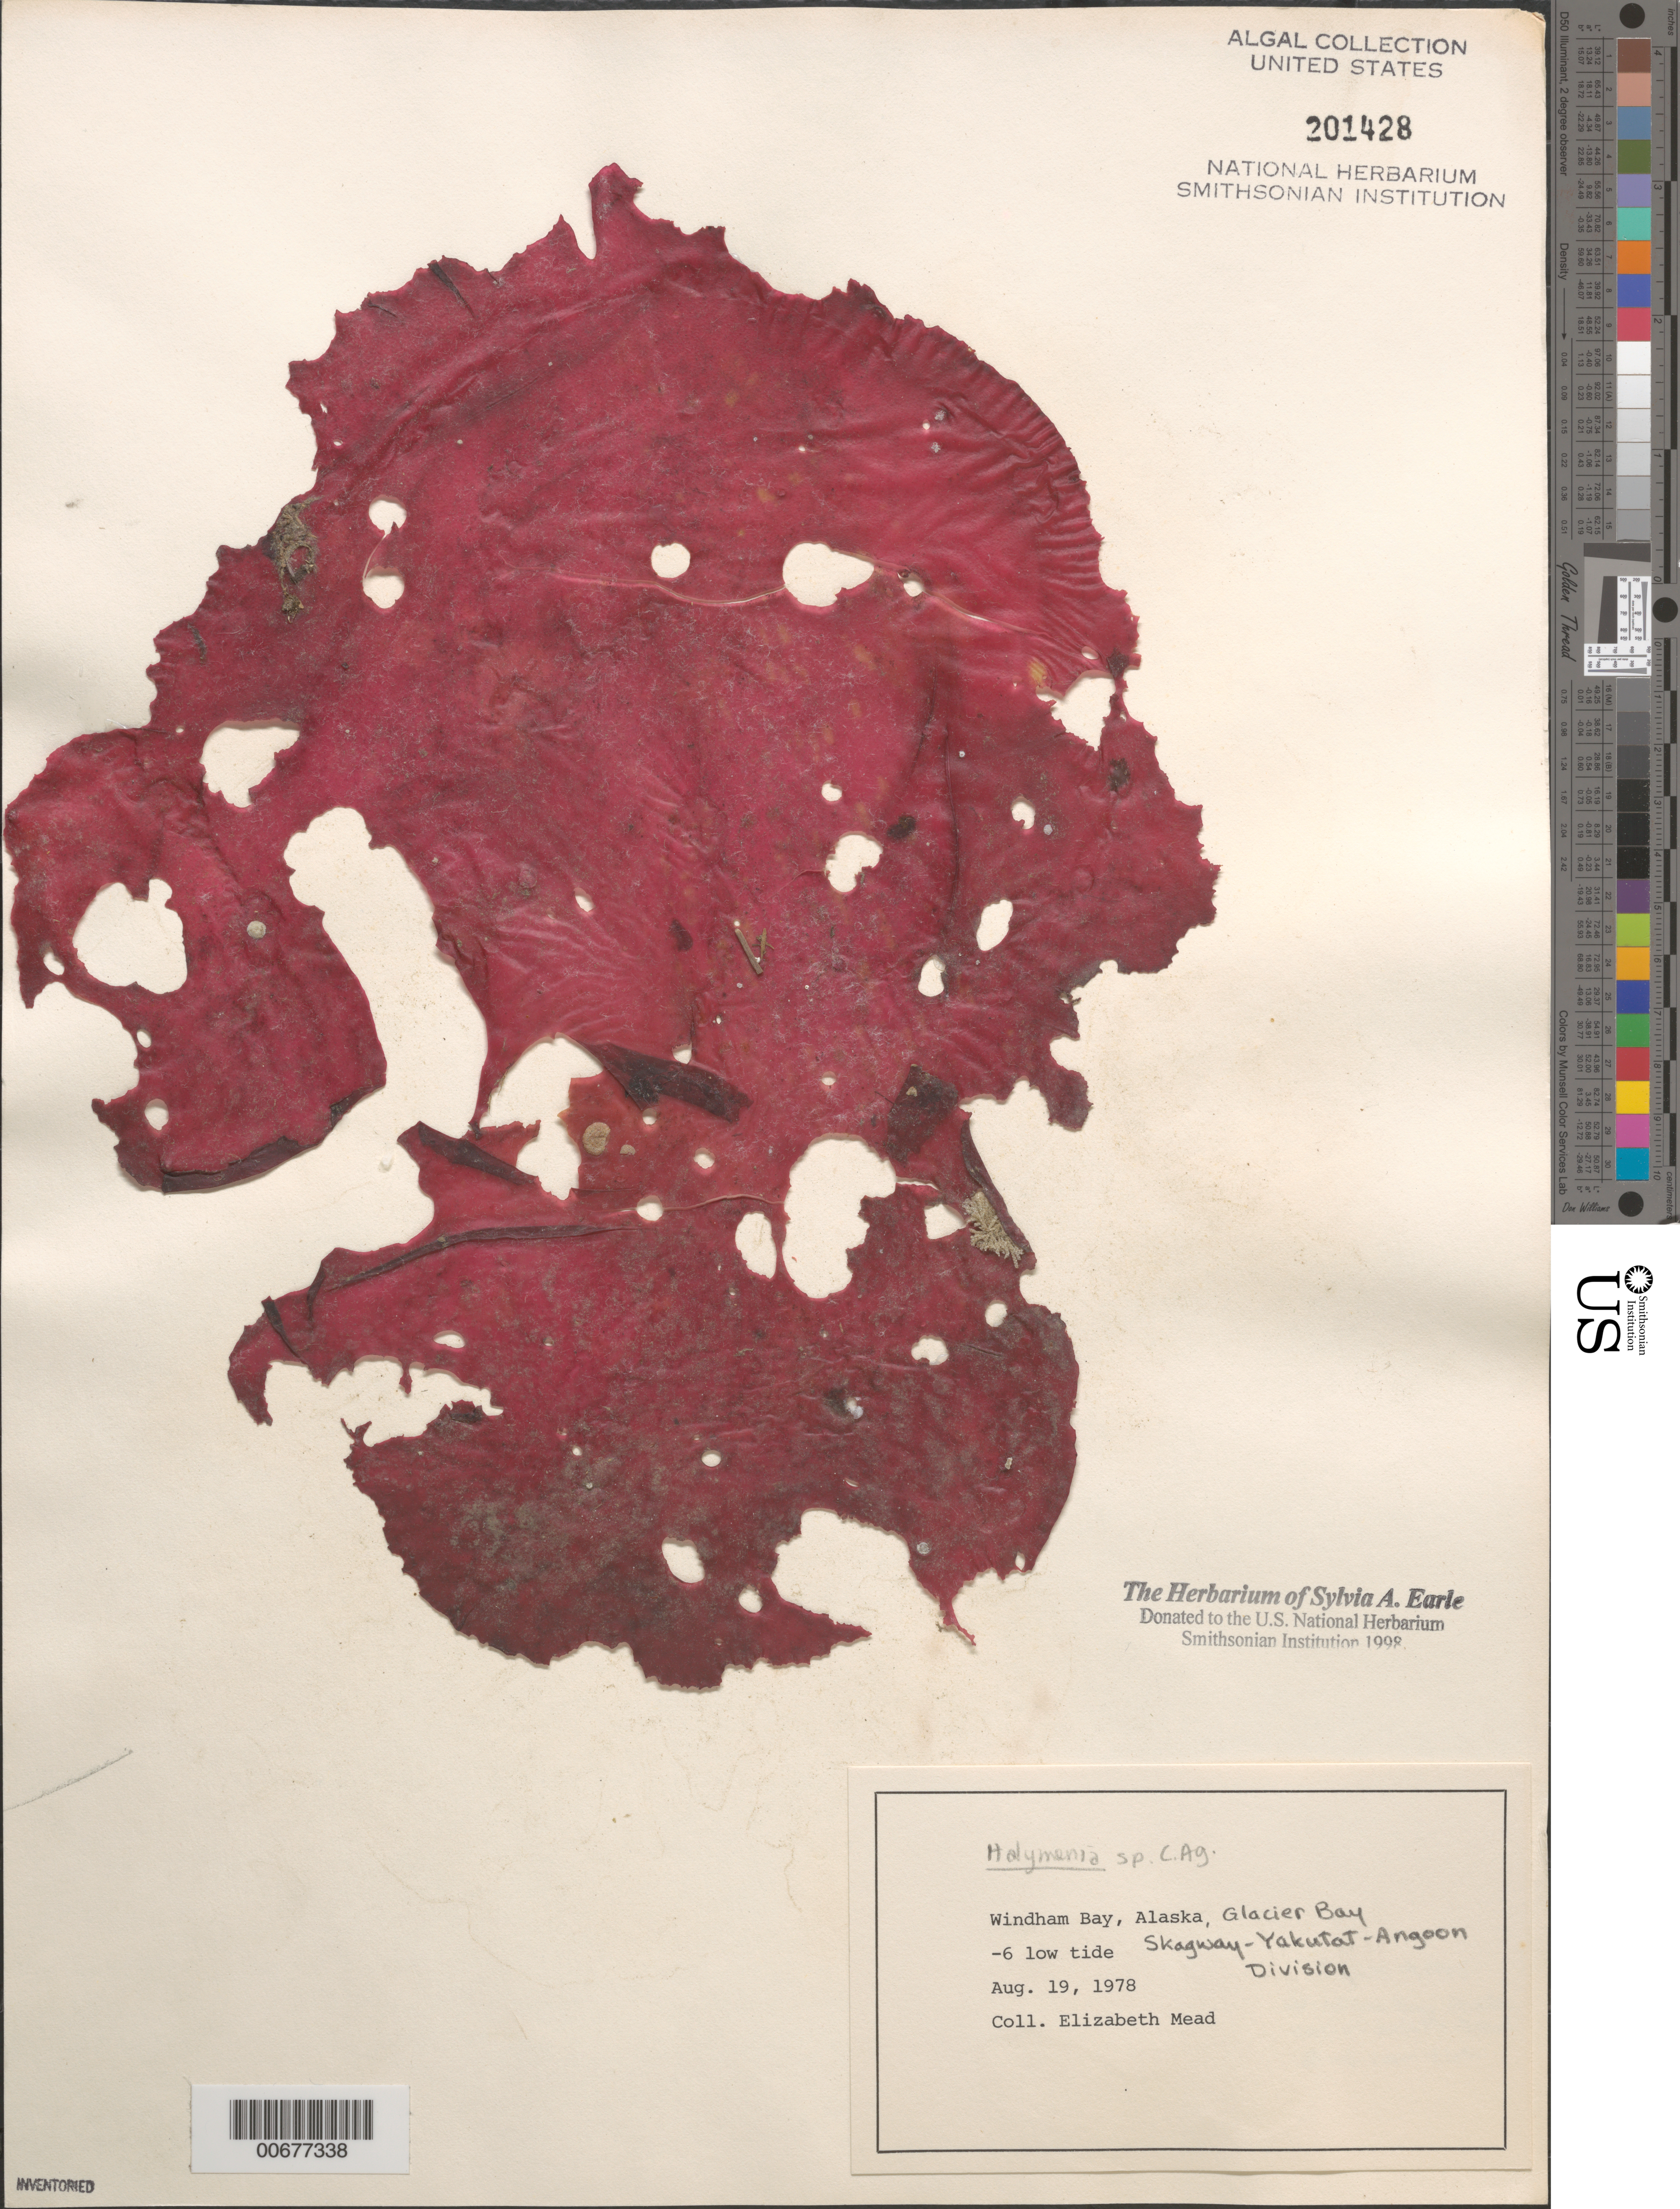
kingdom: Plantae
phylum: Rhodophyta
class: Florideophyceae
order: Halymeniales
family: Halymeniaceae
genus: Halymenia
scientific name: Halymenia sp.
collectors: E. Mead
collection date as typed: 19 Aug 1978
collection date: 1978-08-19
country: United States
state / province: Alaska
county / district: Skagway-Yakutat-Angoon Division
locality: Windham Bay, Glacier Bay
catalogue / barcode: US 201428